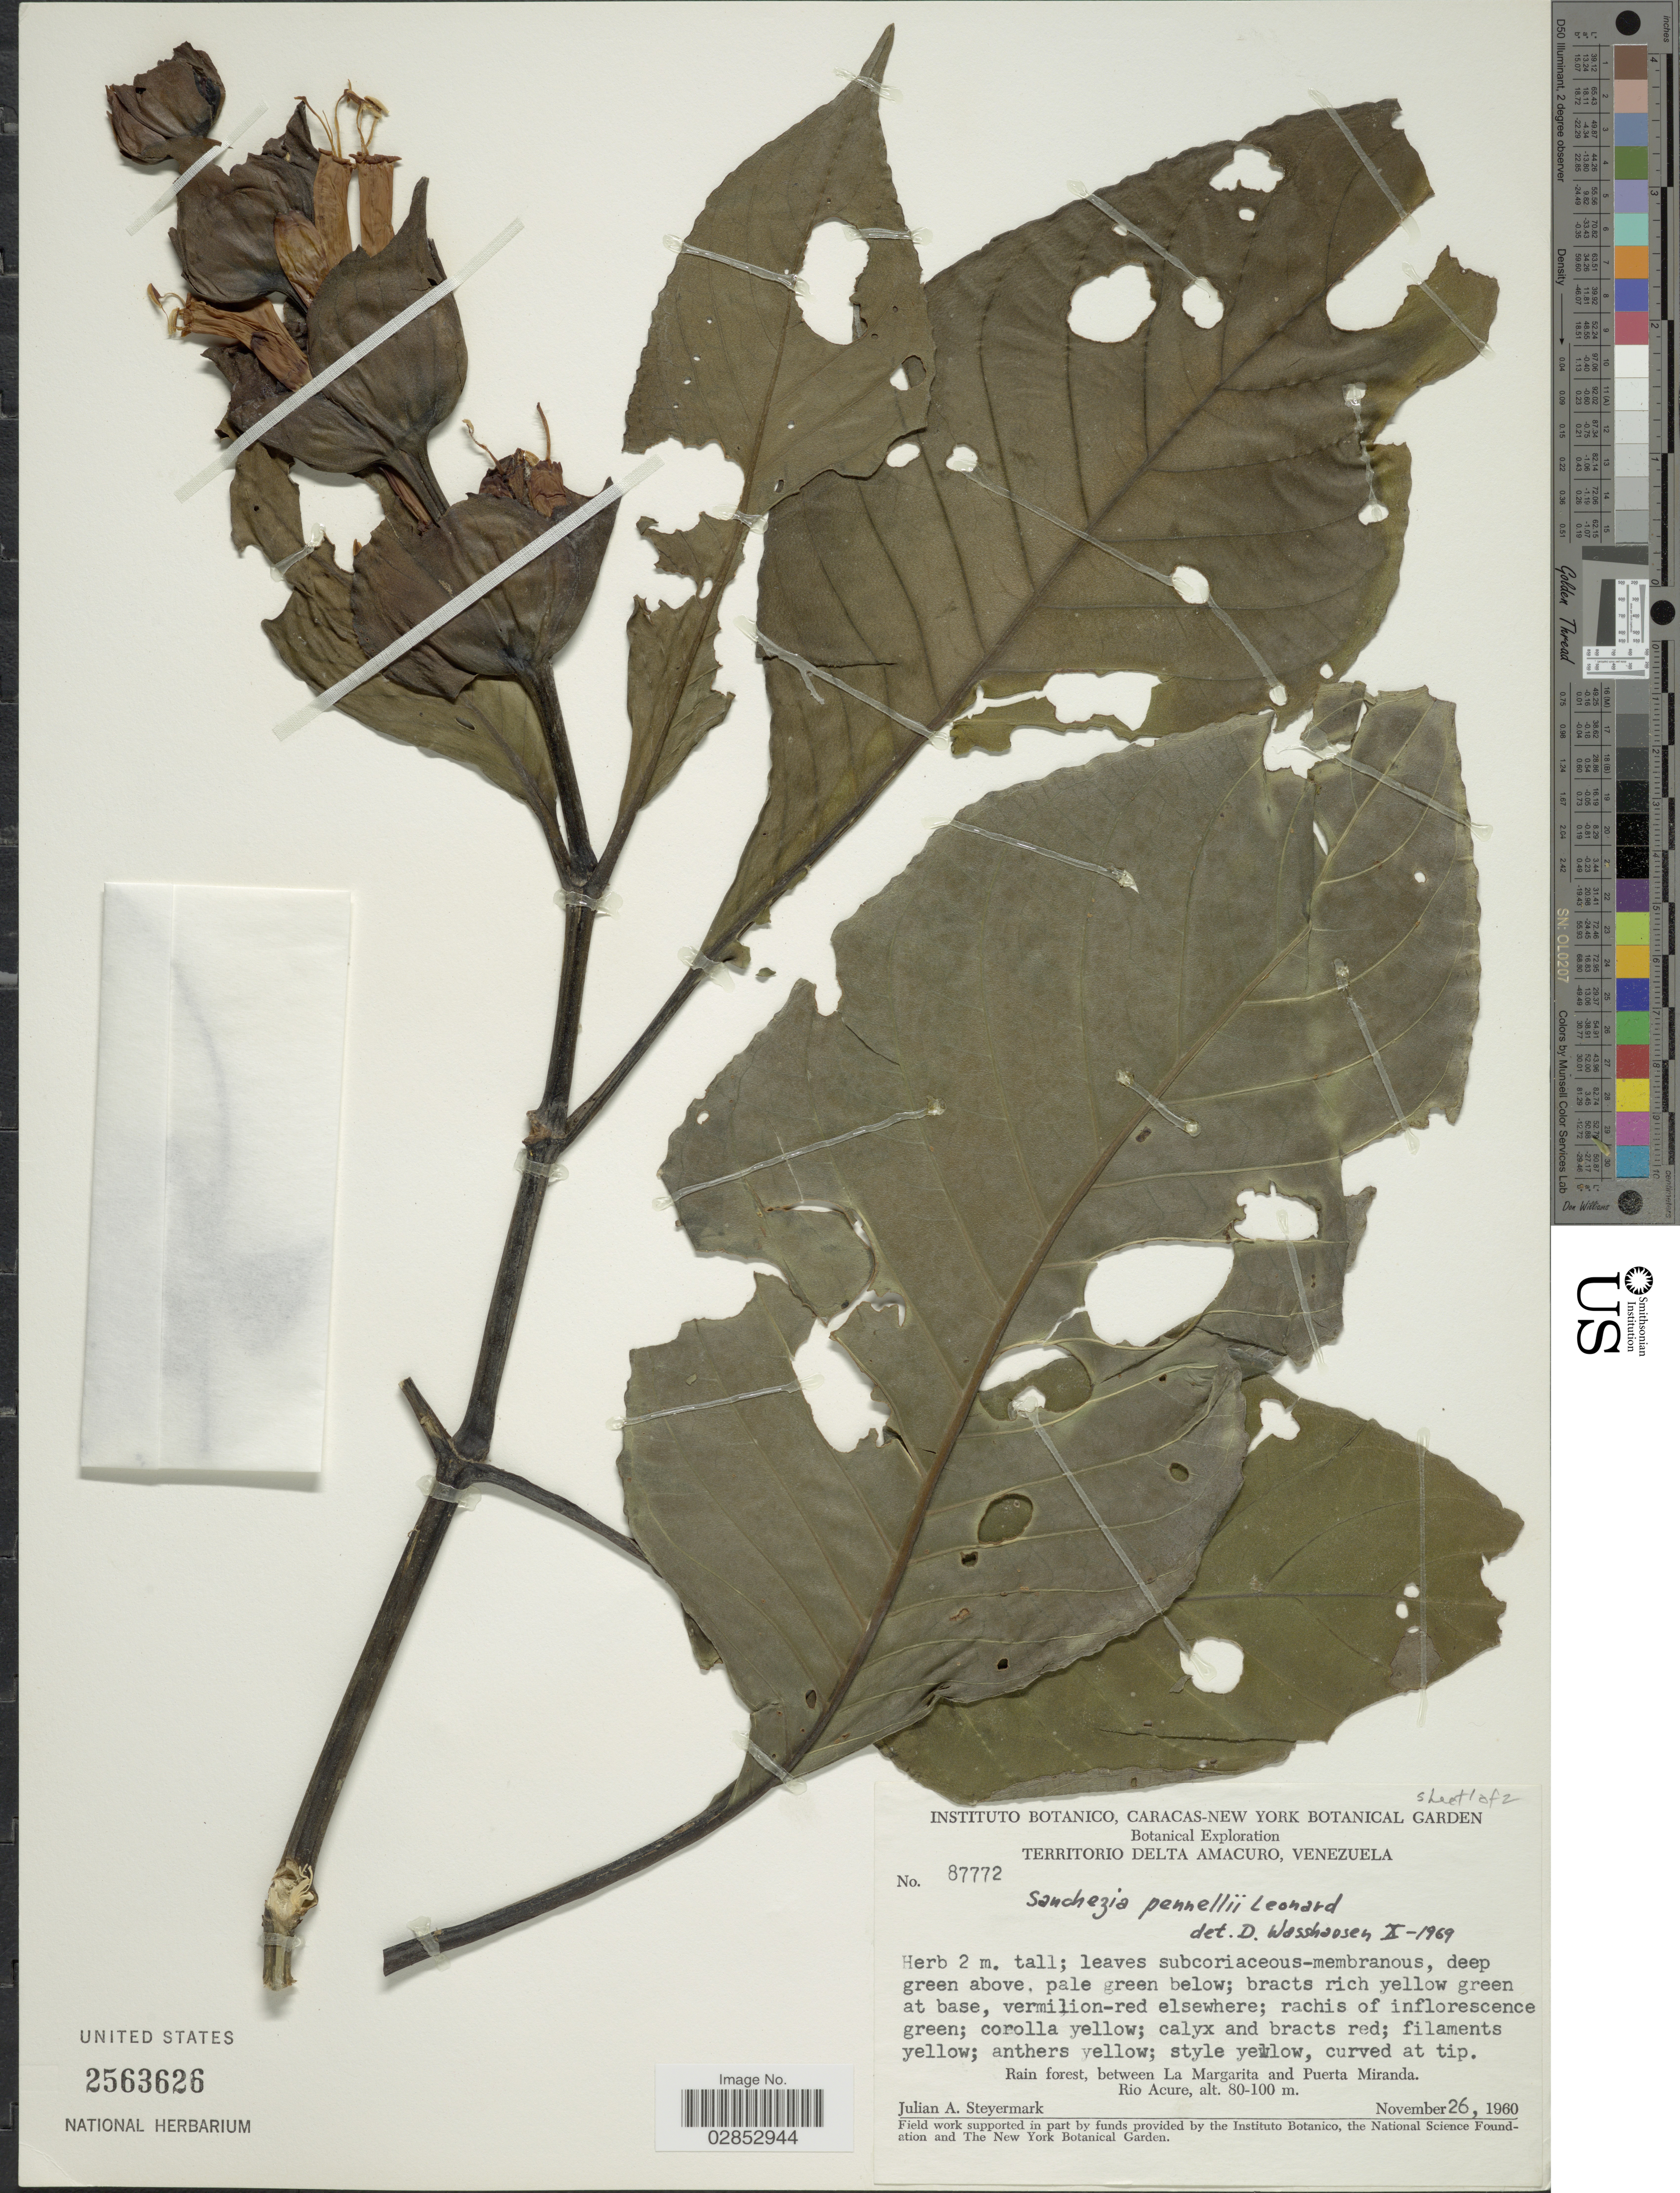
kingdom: Plantae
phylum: Tracheophyta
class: Magnoliopsida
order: Lamiales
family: Acanthaceae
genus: Sanchezia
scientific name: Sanchezia macrocnemis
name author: (Nees) Wassh.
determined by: Azevedo, Igor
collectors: J. Steyermark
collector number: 87772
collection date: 1960-11-26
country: Venezuela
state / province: Delta Amacuro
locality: Territorio Delta Amacuro, Rain forest, between La Margarita and Puerta Miranda, Rio Acure.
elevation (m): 80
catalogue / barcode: US 2563626